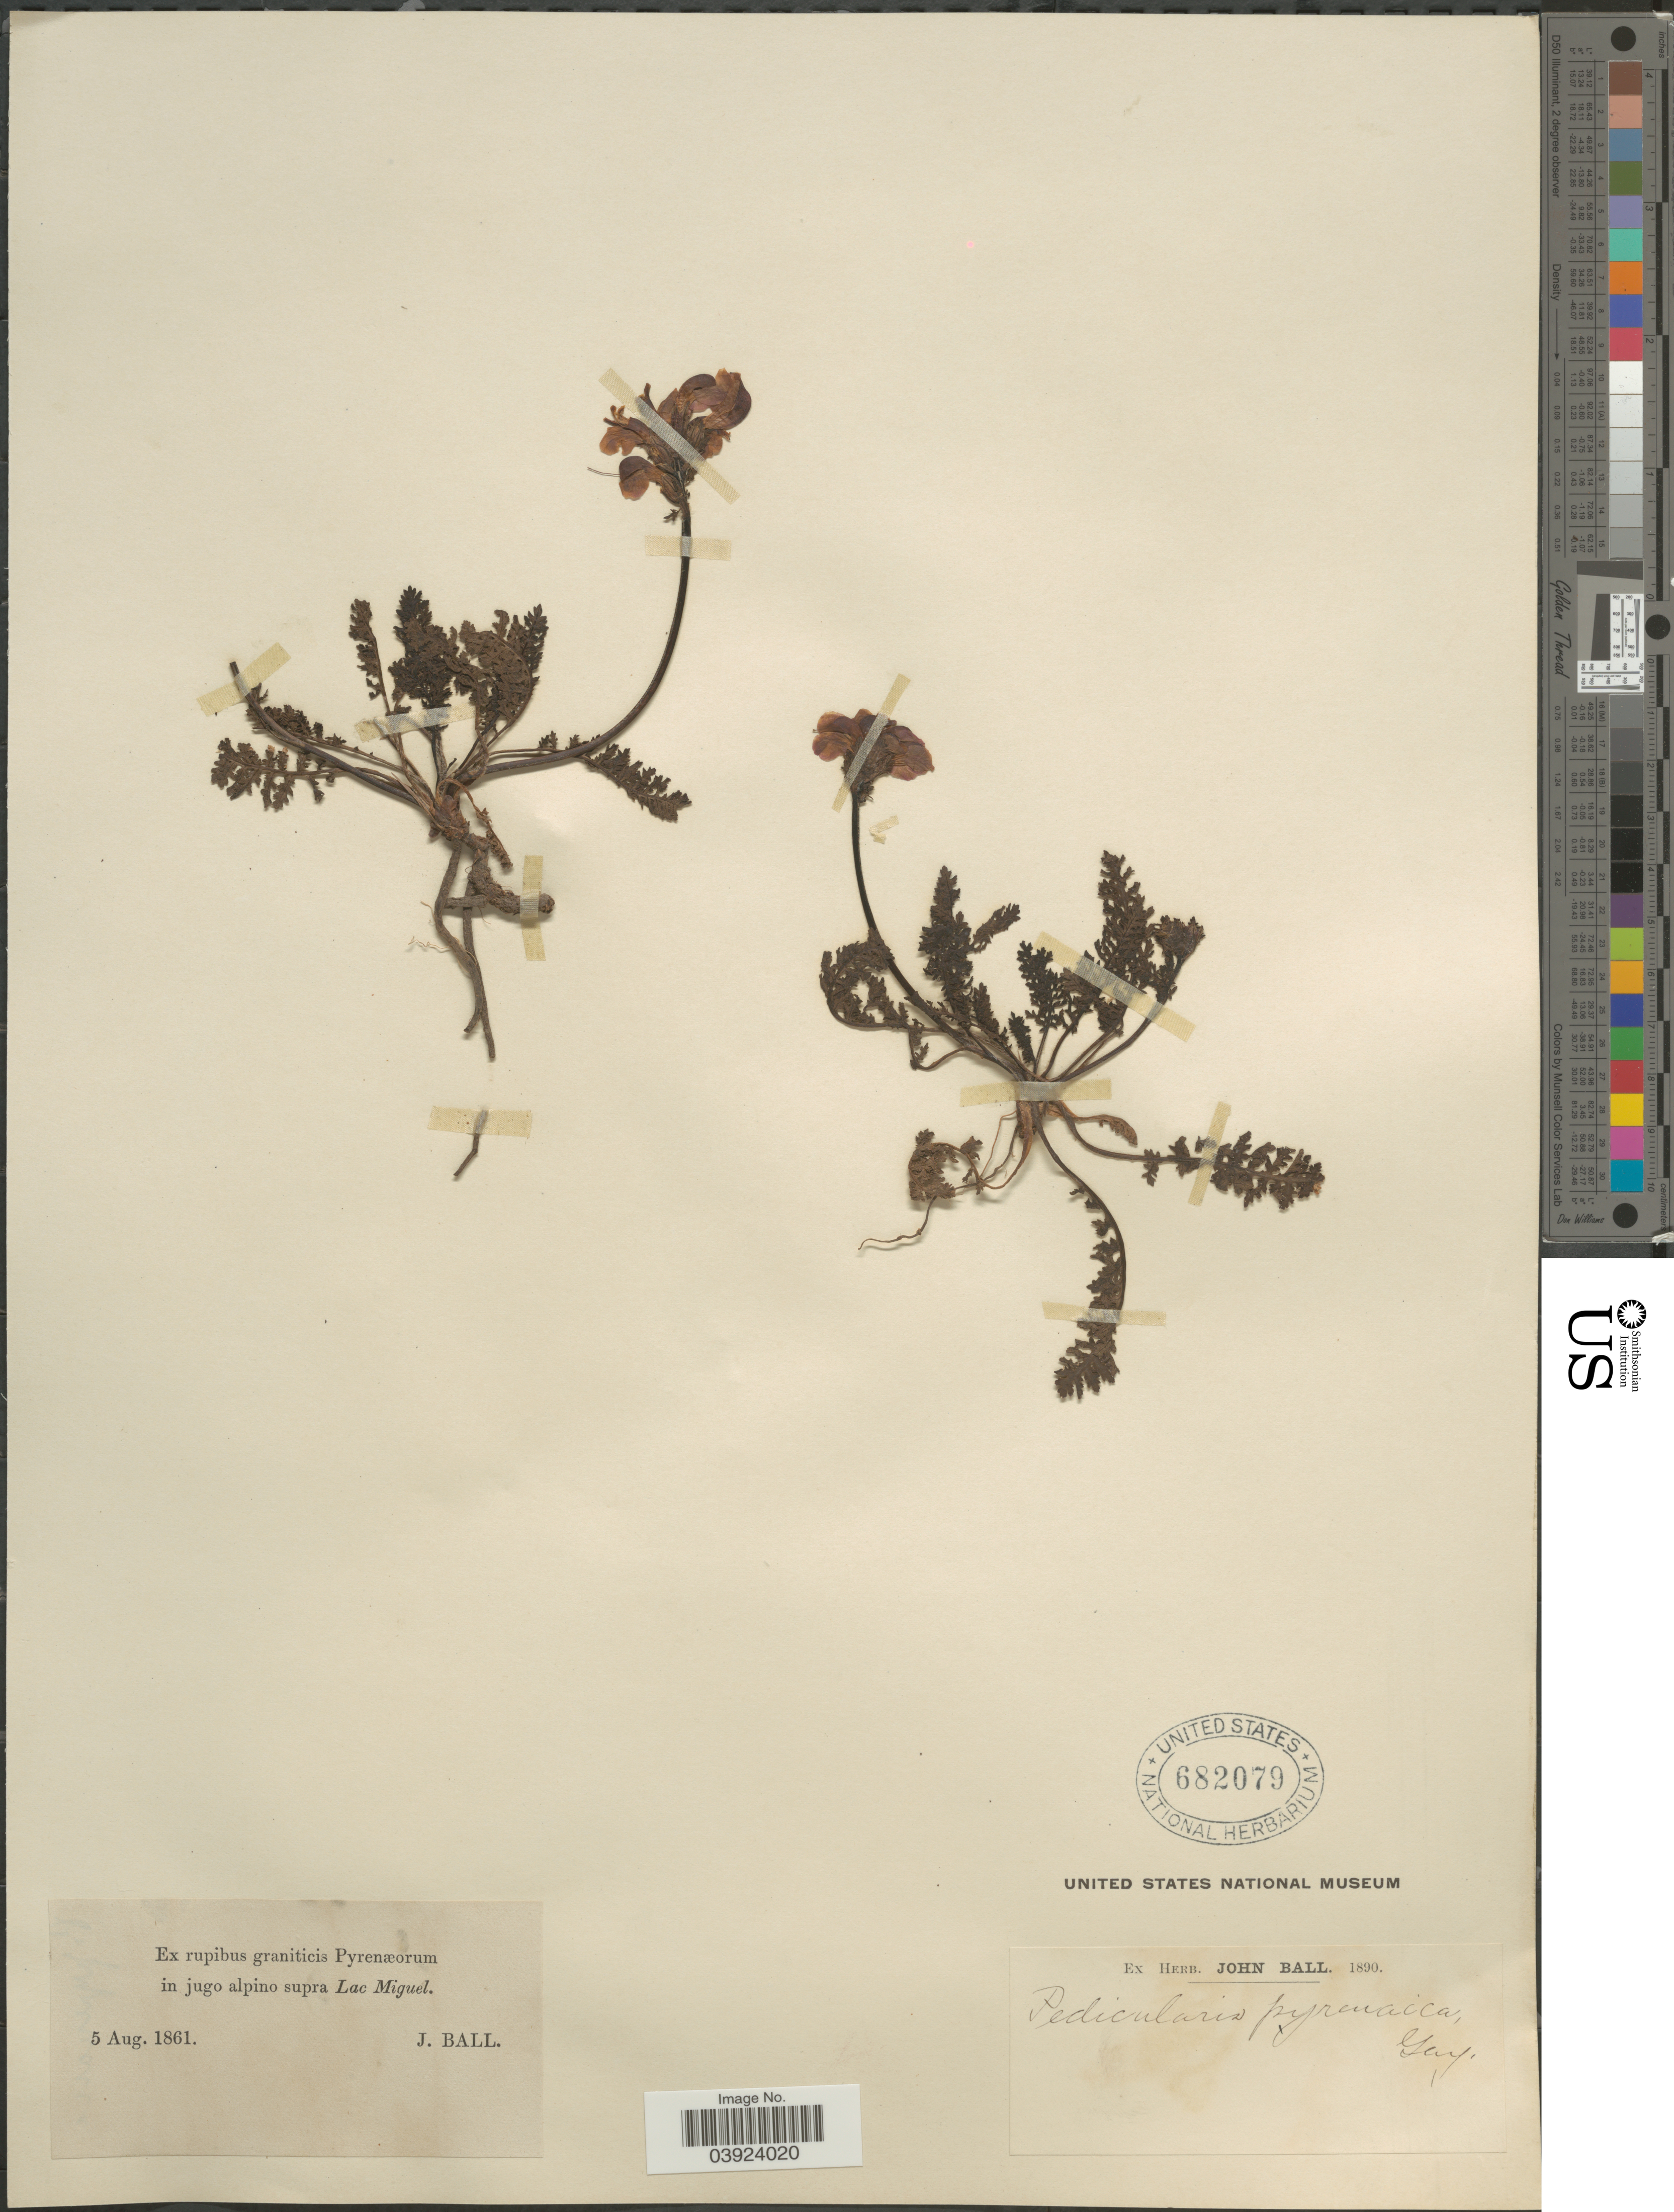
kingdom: Plantae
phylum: Tracheophyta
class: Magnoliopsida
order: Lamiales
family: Orobanchaceae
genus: Pedicularis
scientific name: Pedicularis pyrenaica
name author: J. Gay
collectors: J. Ball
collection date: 1861-08-05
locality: Ex rupibus graniticis Pyrenæorum in jugo alpino supra Lac Miguel.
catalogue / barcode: US 682079